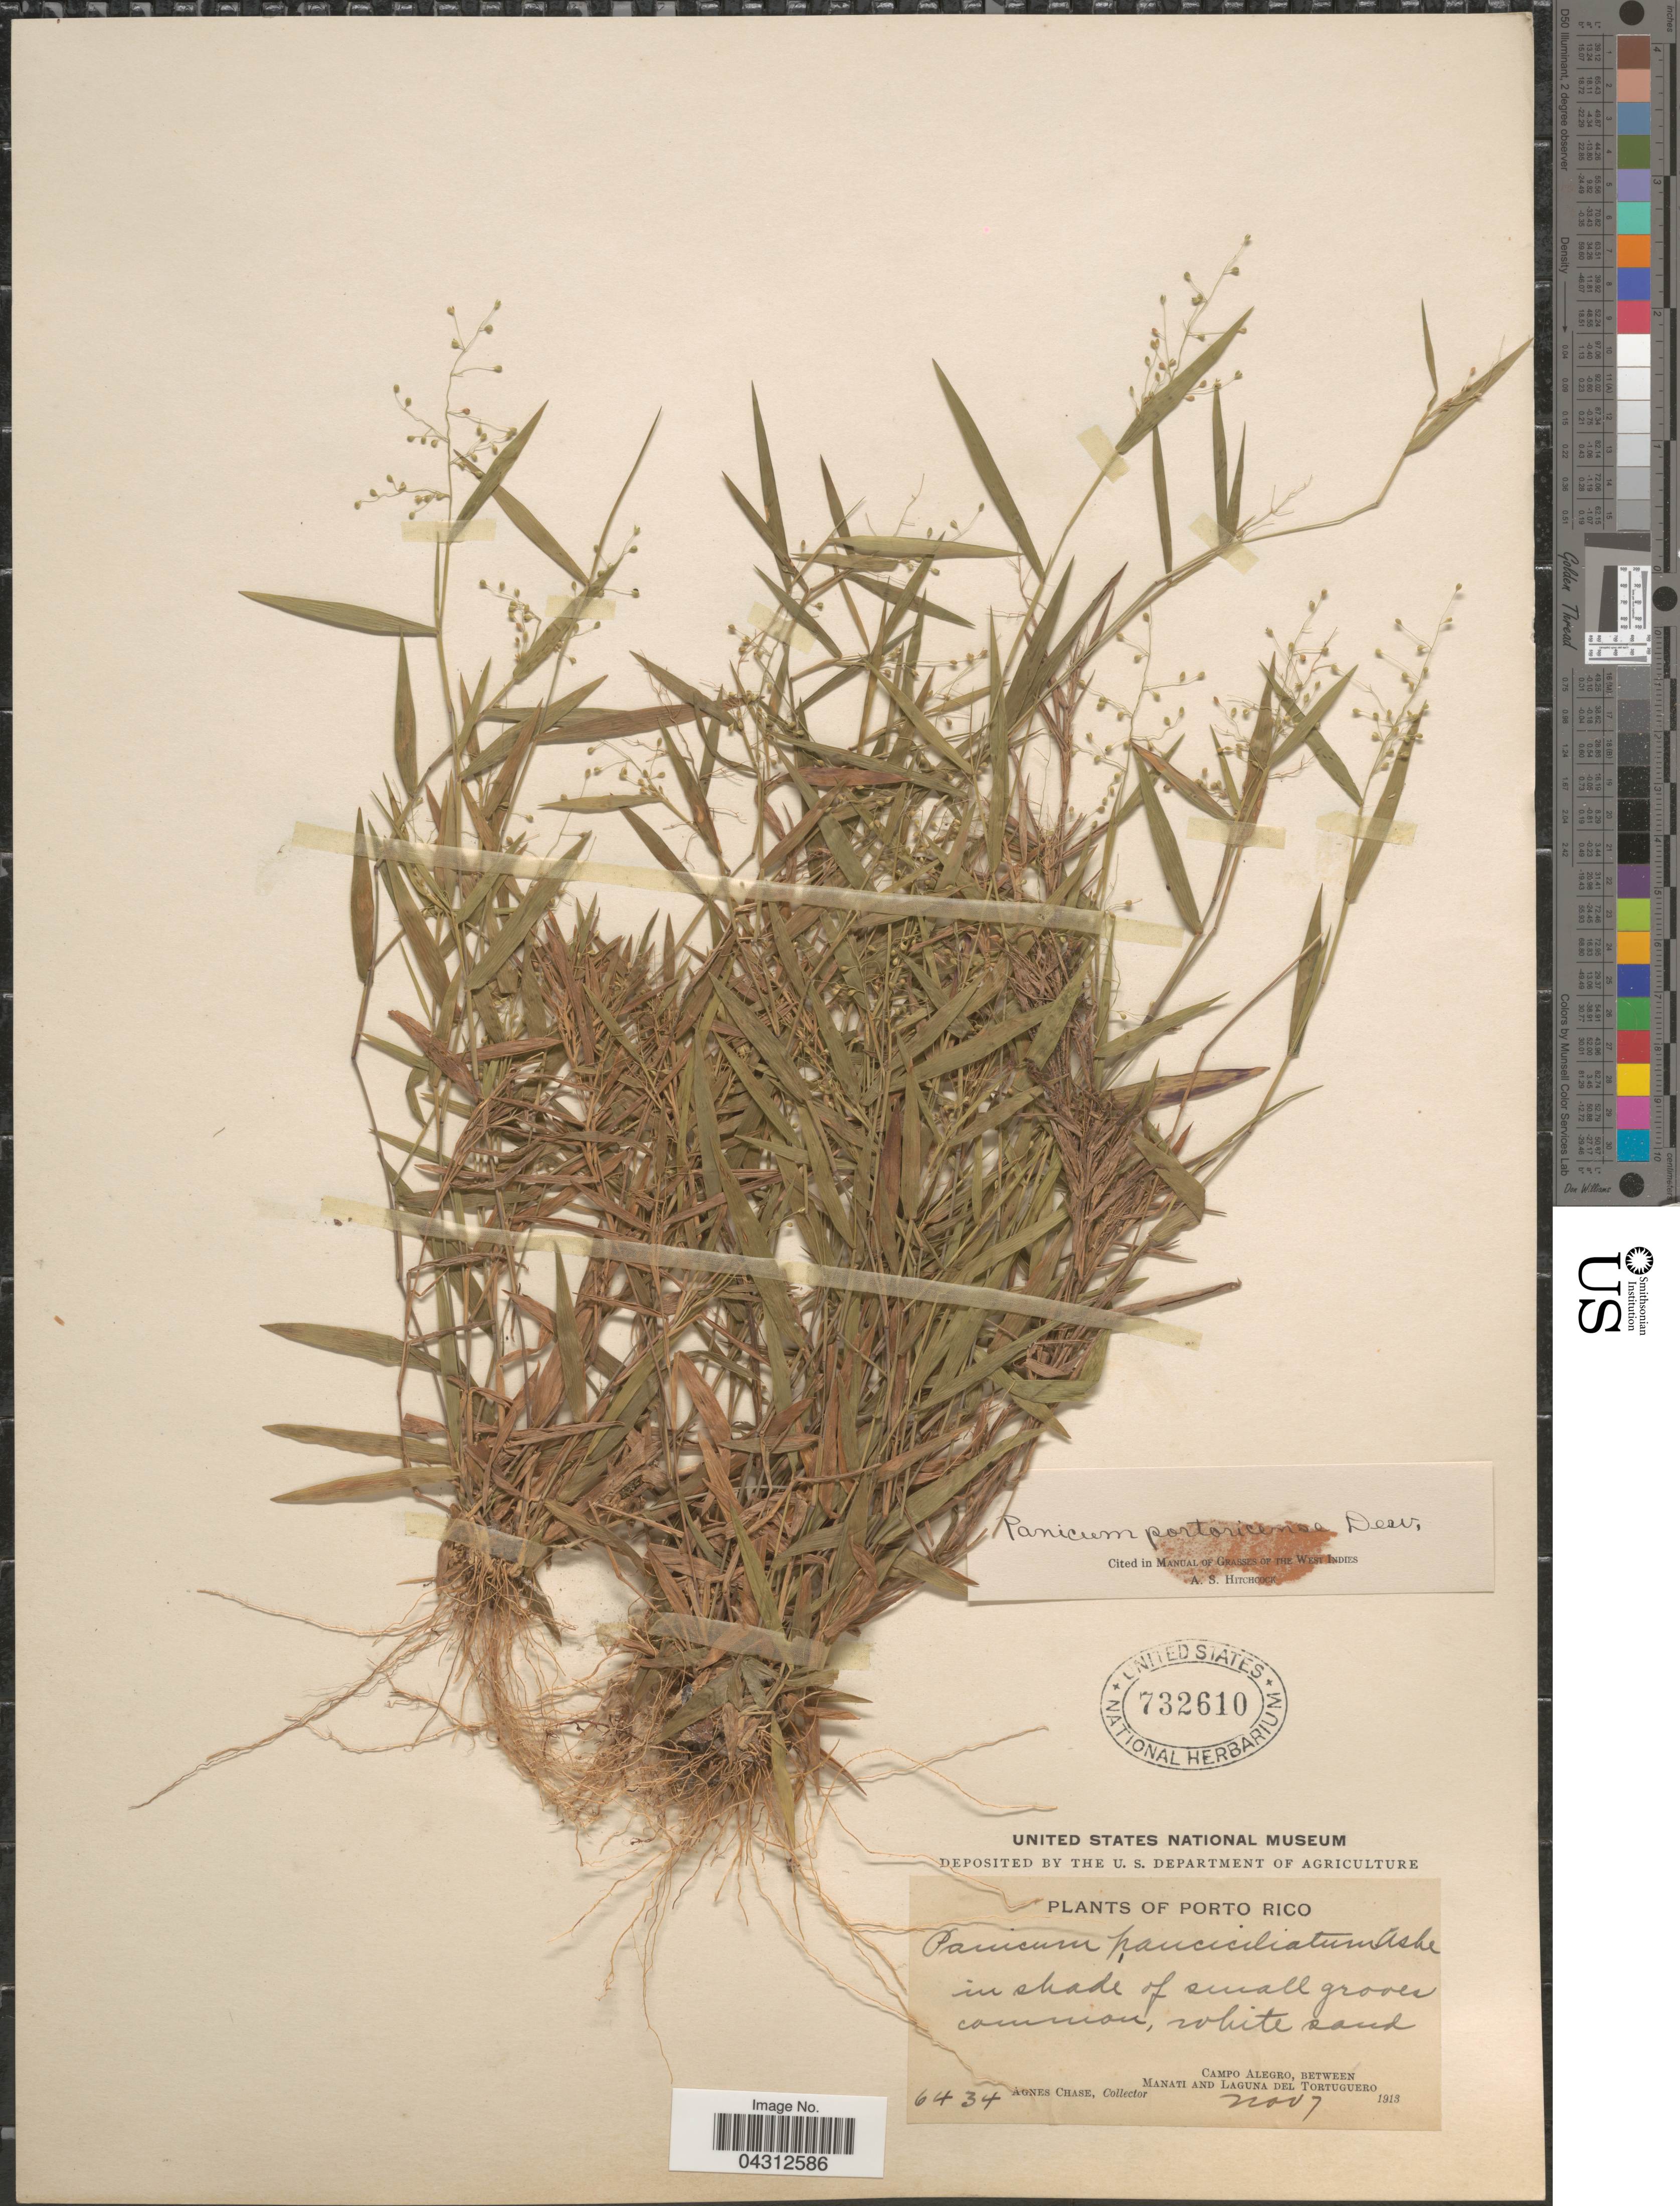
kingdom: Plantae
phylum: Tracheophyta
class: Liliopsida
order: Poales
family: Poaceae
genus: Dichanthelium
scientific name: Dichanthelium portoricense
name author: (Desv. ex Ham.) B.F. Hansen & Wunderlin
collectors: A. Chase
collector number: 6434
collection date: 1913-11-07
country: Puerto Rico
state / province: Manati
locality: Porto Rico. Campo Alegro, Between Manati and Laguna del Tortuguero.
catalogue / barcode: US 732610